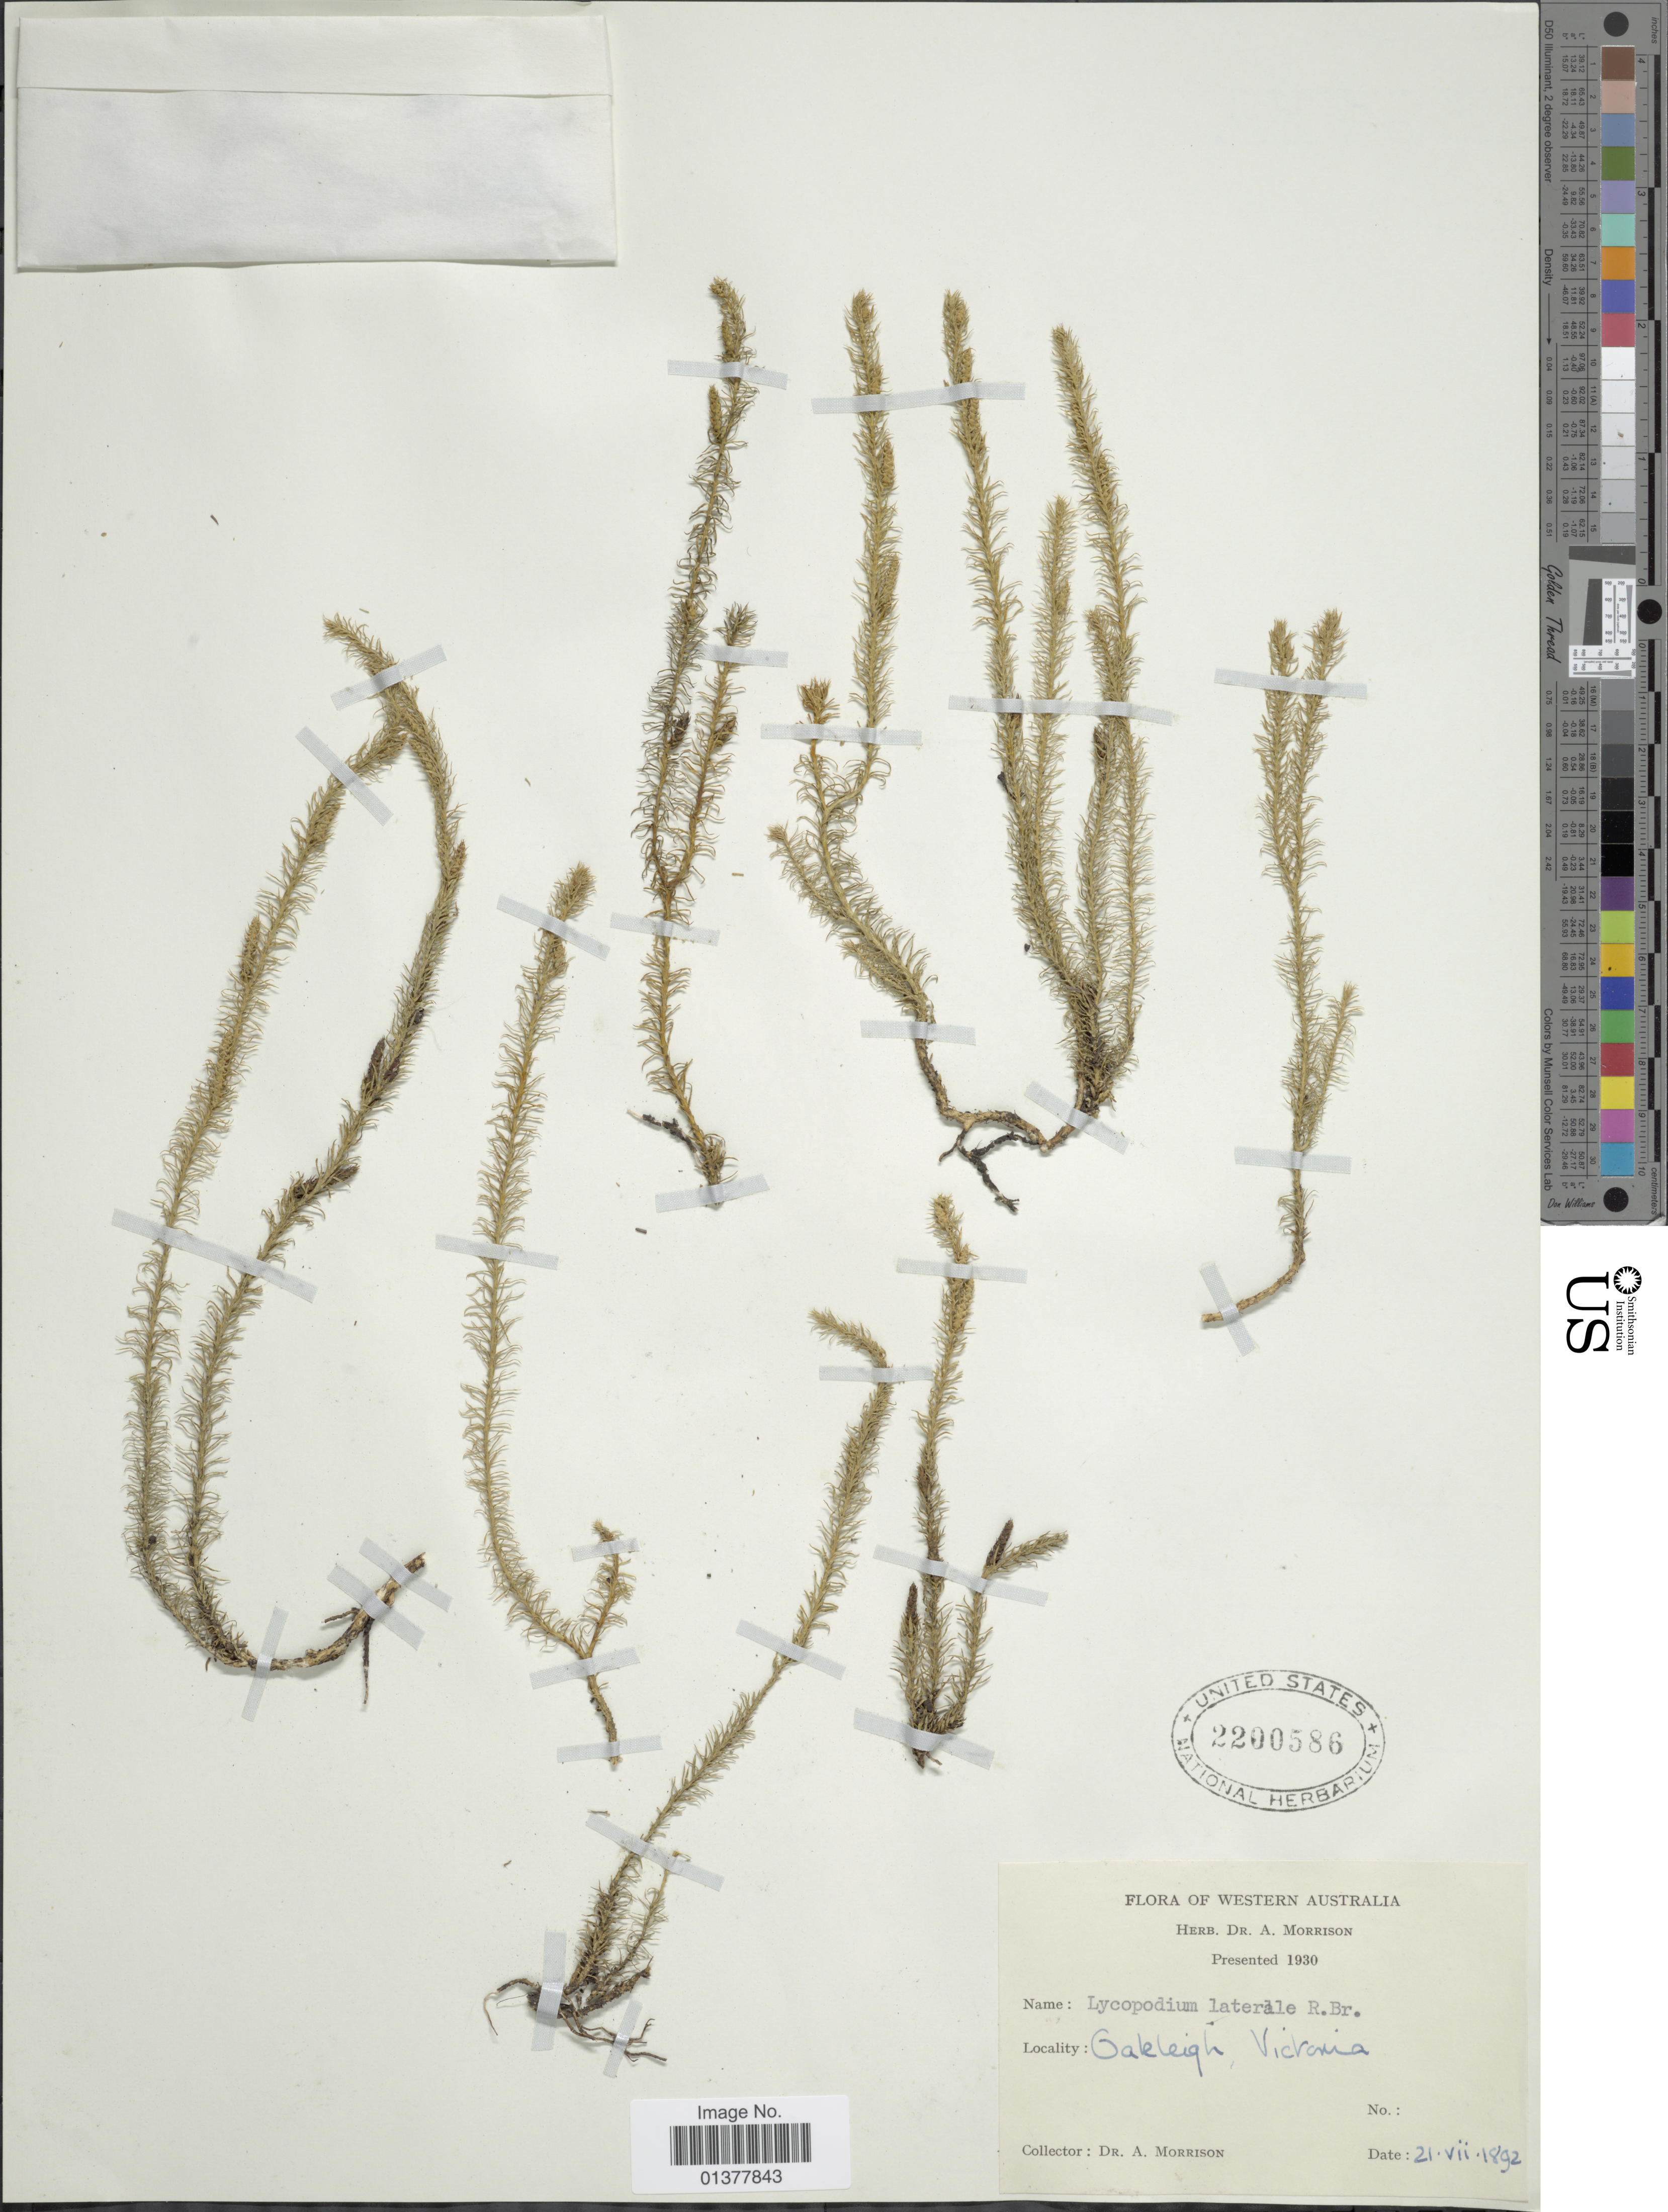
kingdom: Plantae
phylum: Tracheophyta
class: Lycopodiopsida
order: Lycopodiales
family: Lycopodiaceae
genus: Lateristachys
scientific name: Lateristachys lateralis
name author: (R. Br.) Holub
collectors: A. Morrison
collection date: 1892-07-21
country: Australia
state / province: Western Australia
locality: Oakleigh, Victoria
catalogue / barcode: US 2200586